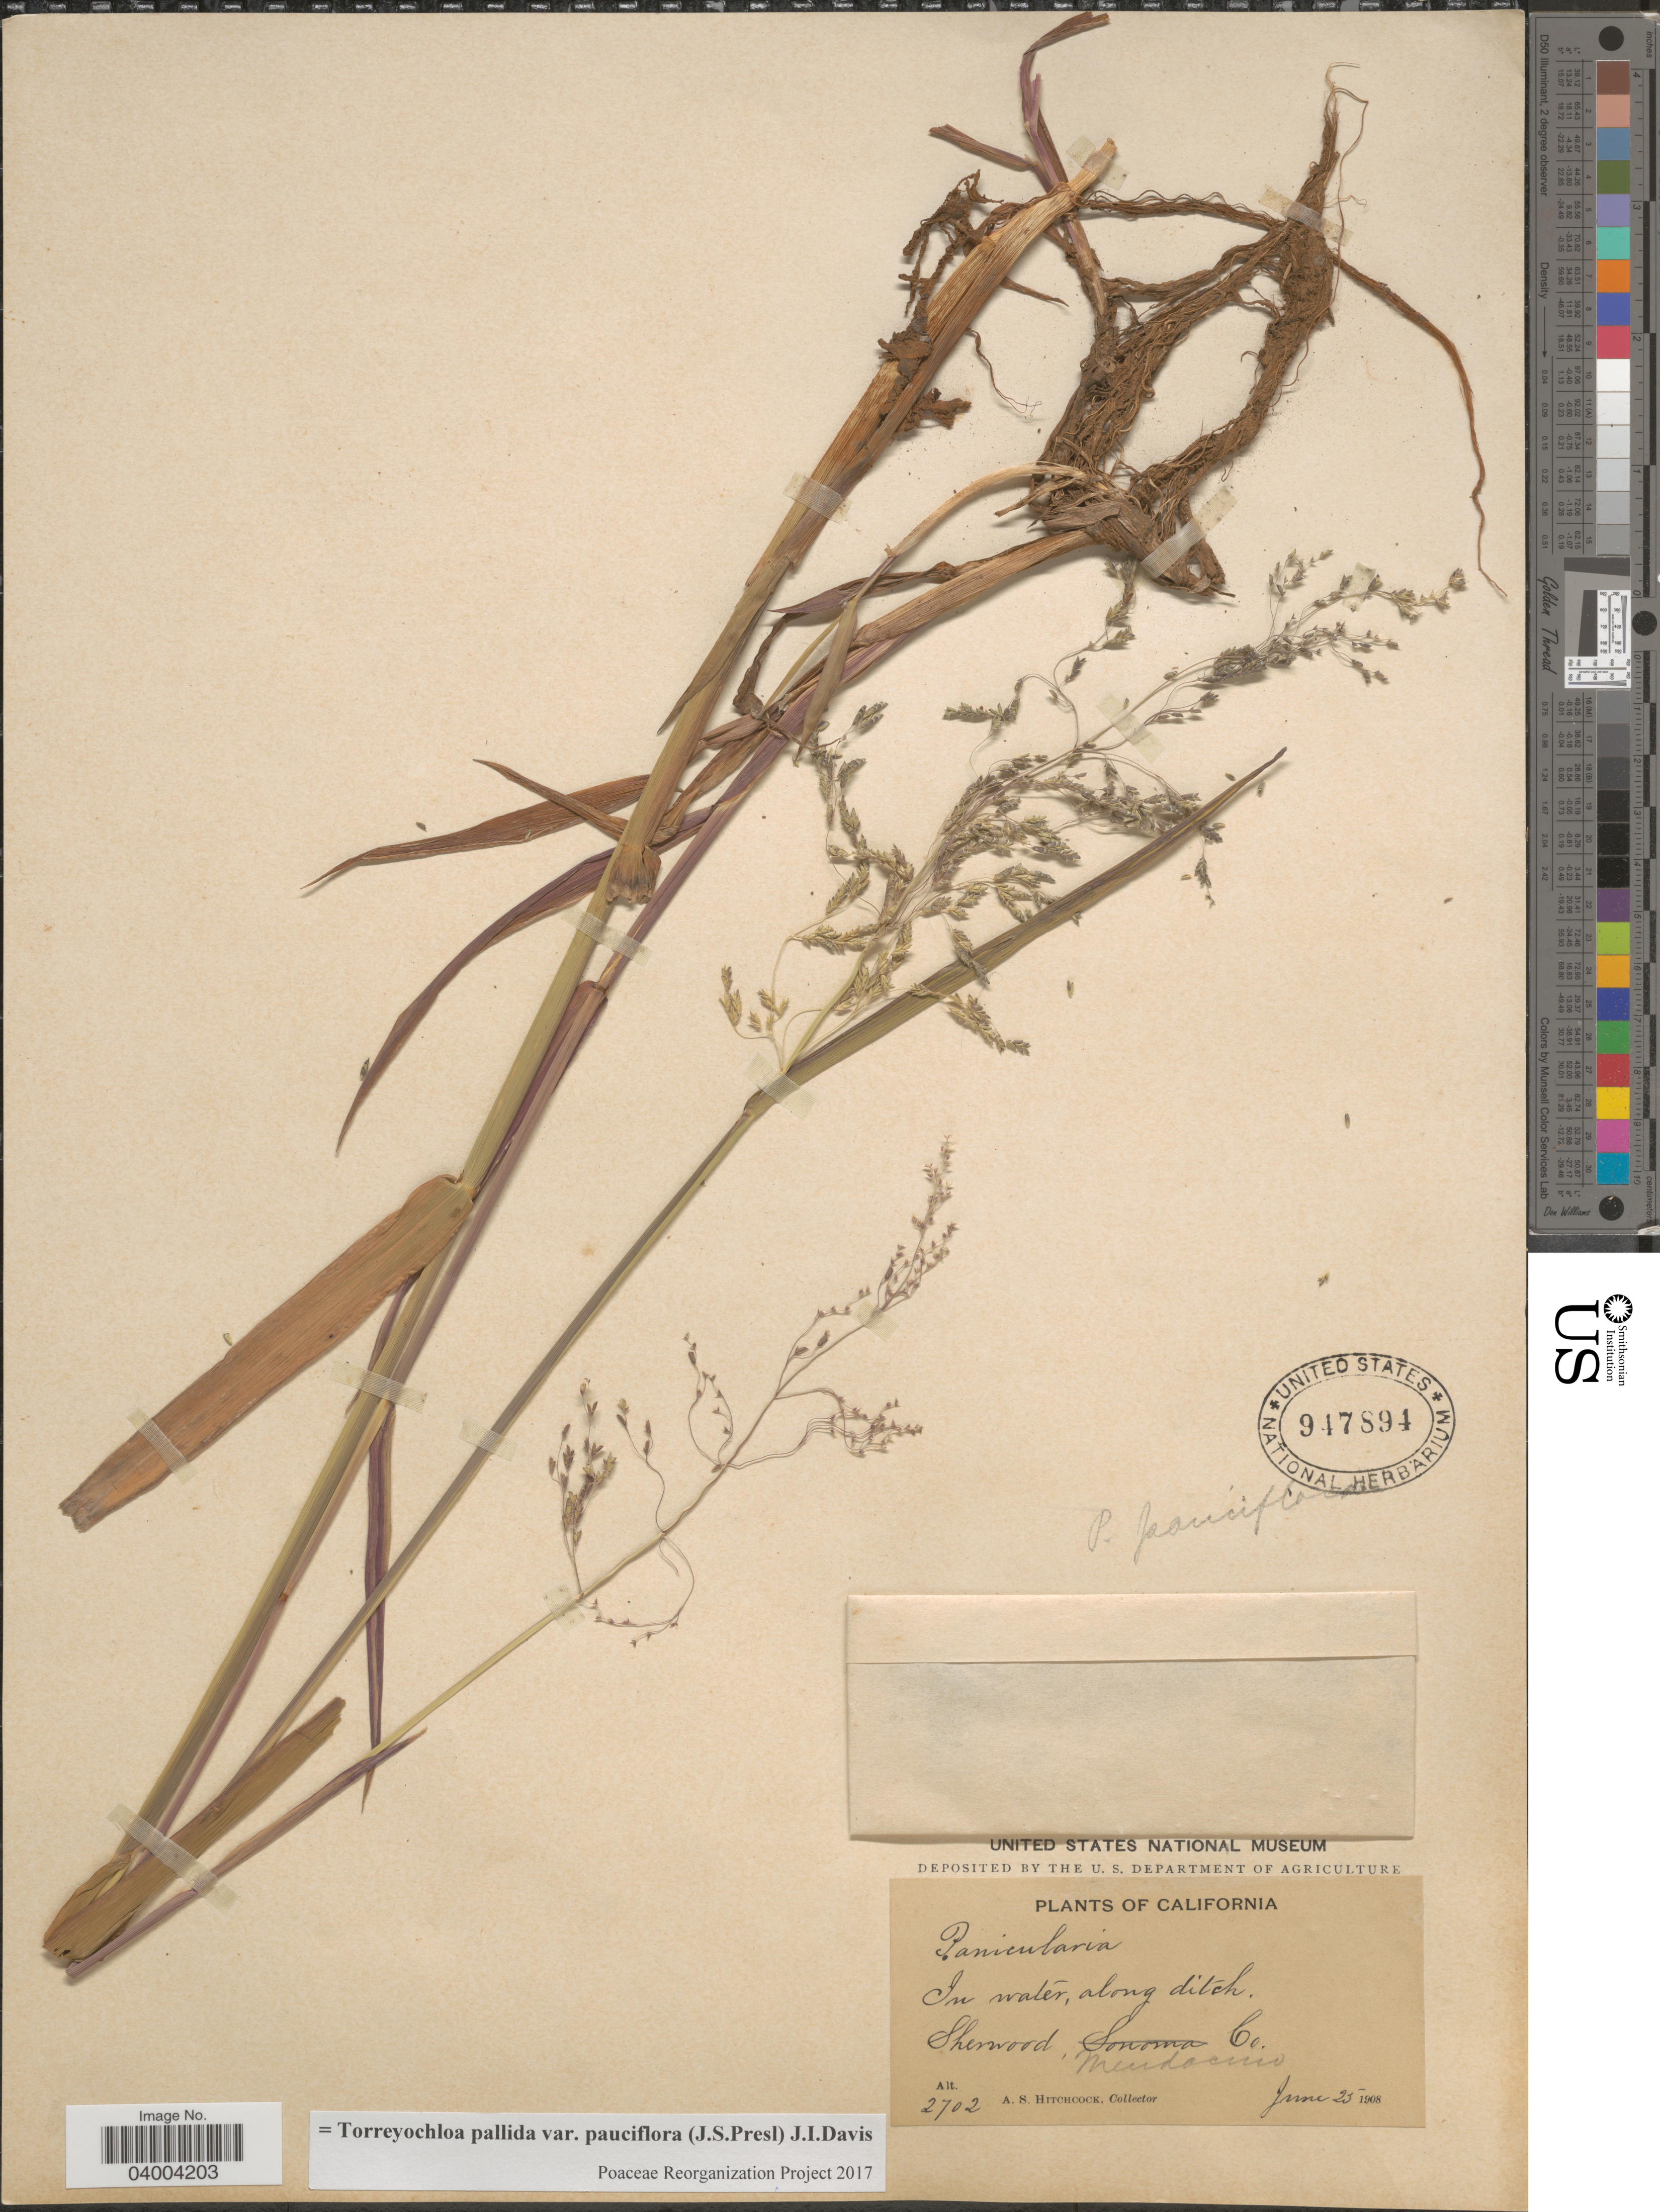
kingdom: Plantae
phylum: Tracheophyta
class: Liliopsida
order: Poales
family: Poaceae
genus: Torreyochloa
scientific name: Torreyochloa pallida var. pauciflora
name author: (J. Presl) J.I. Davis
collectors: A. S. Hitchcock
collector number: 2702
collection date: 1908-06-25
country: United States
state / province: California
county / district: Mendocino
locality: In water, along ditch. Sherwood, Mendocino Co.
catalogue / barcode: US 947894